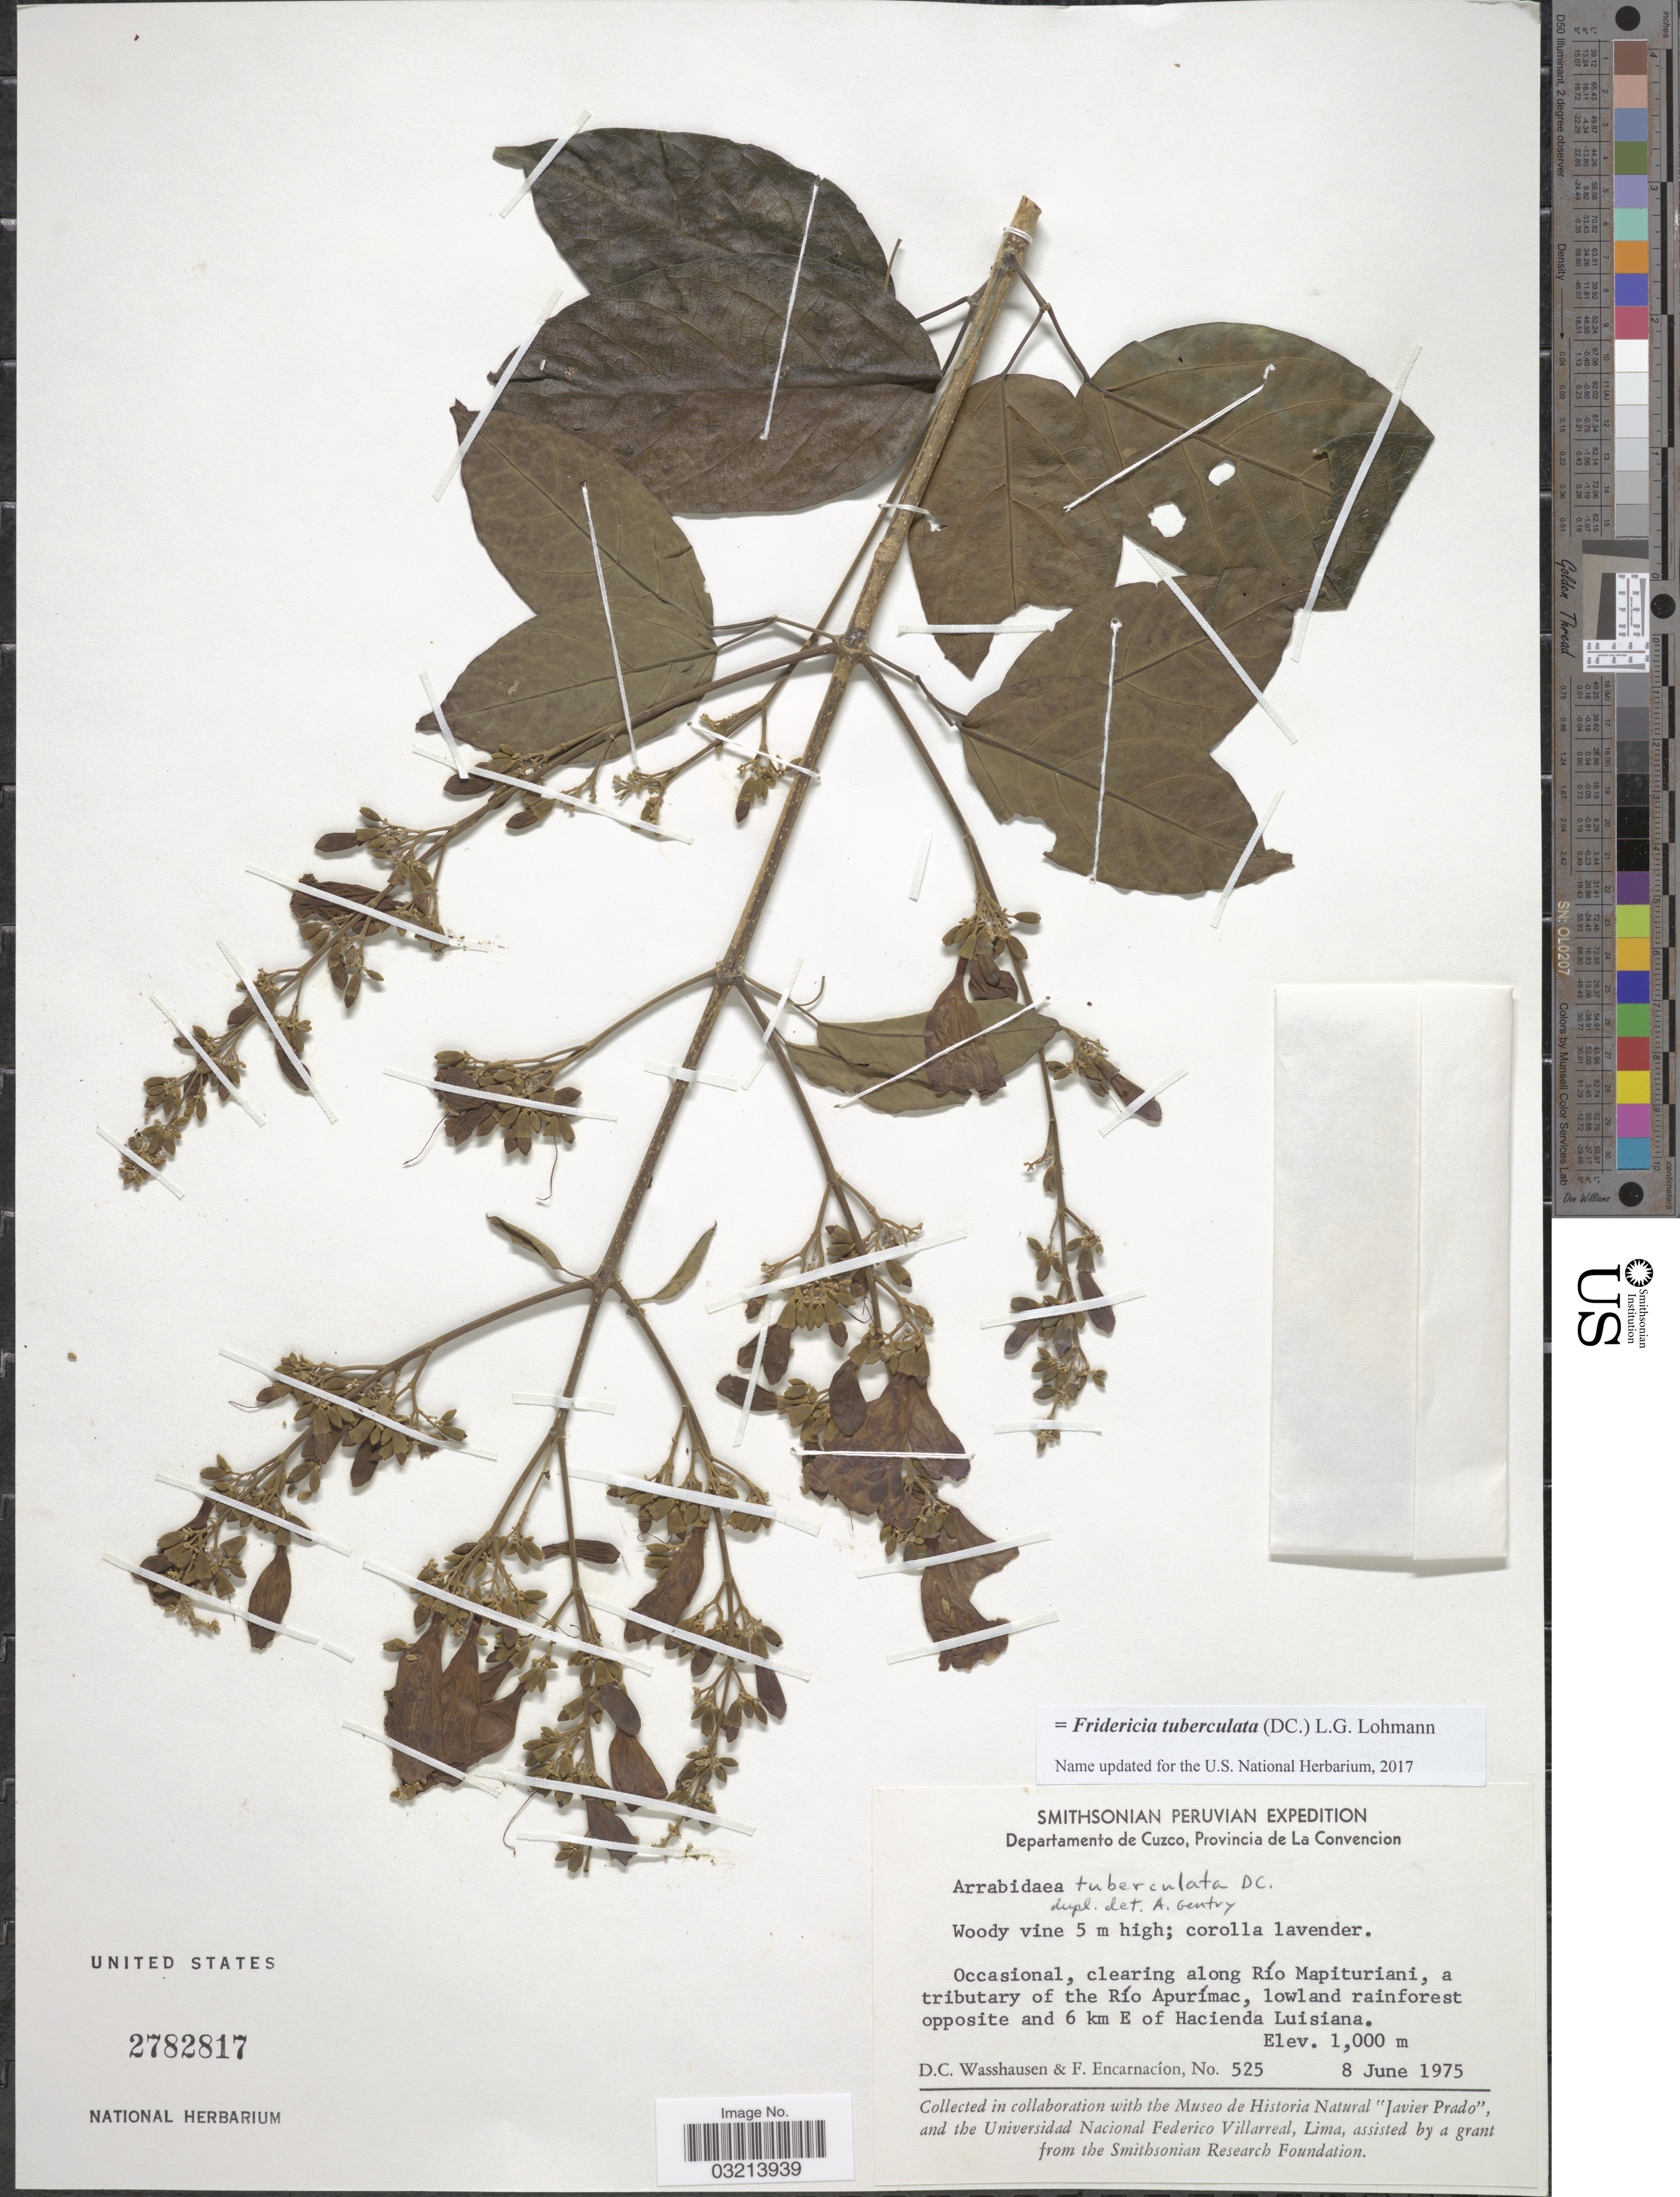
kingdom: Plantae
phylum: Tracheophyta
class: Magnoliopsida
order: Lamiales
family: Bignoniaceae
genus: Fridericia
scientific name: Fridericia tuberculata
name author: (DC.) L.G. Lohmann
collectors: D. C. Wasshausen & F. Encarnación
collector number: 525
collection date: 1975-06-08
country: Peru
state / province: Cusco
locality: Departamento de Cuzco, Provincia de La Convencion. Occasional, clearing along Río Mapituriani, a tributary of the Río Apurímac, lowland rainforest opposite and 6 km E of Hacienda Luisiana.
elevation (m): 1000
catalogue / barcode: US 2782817